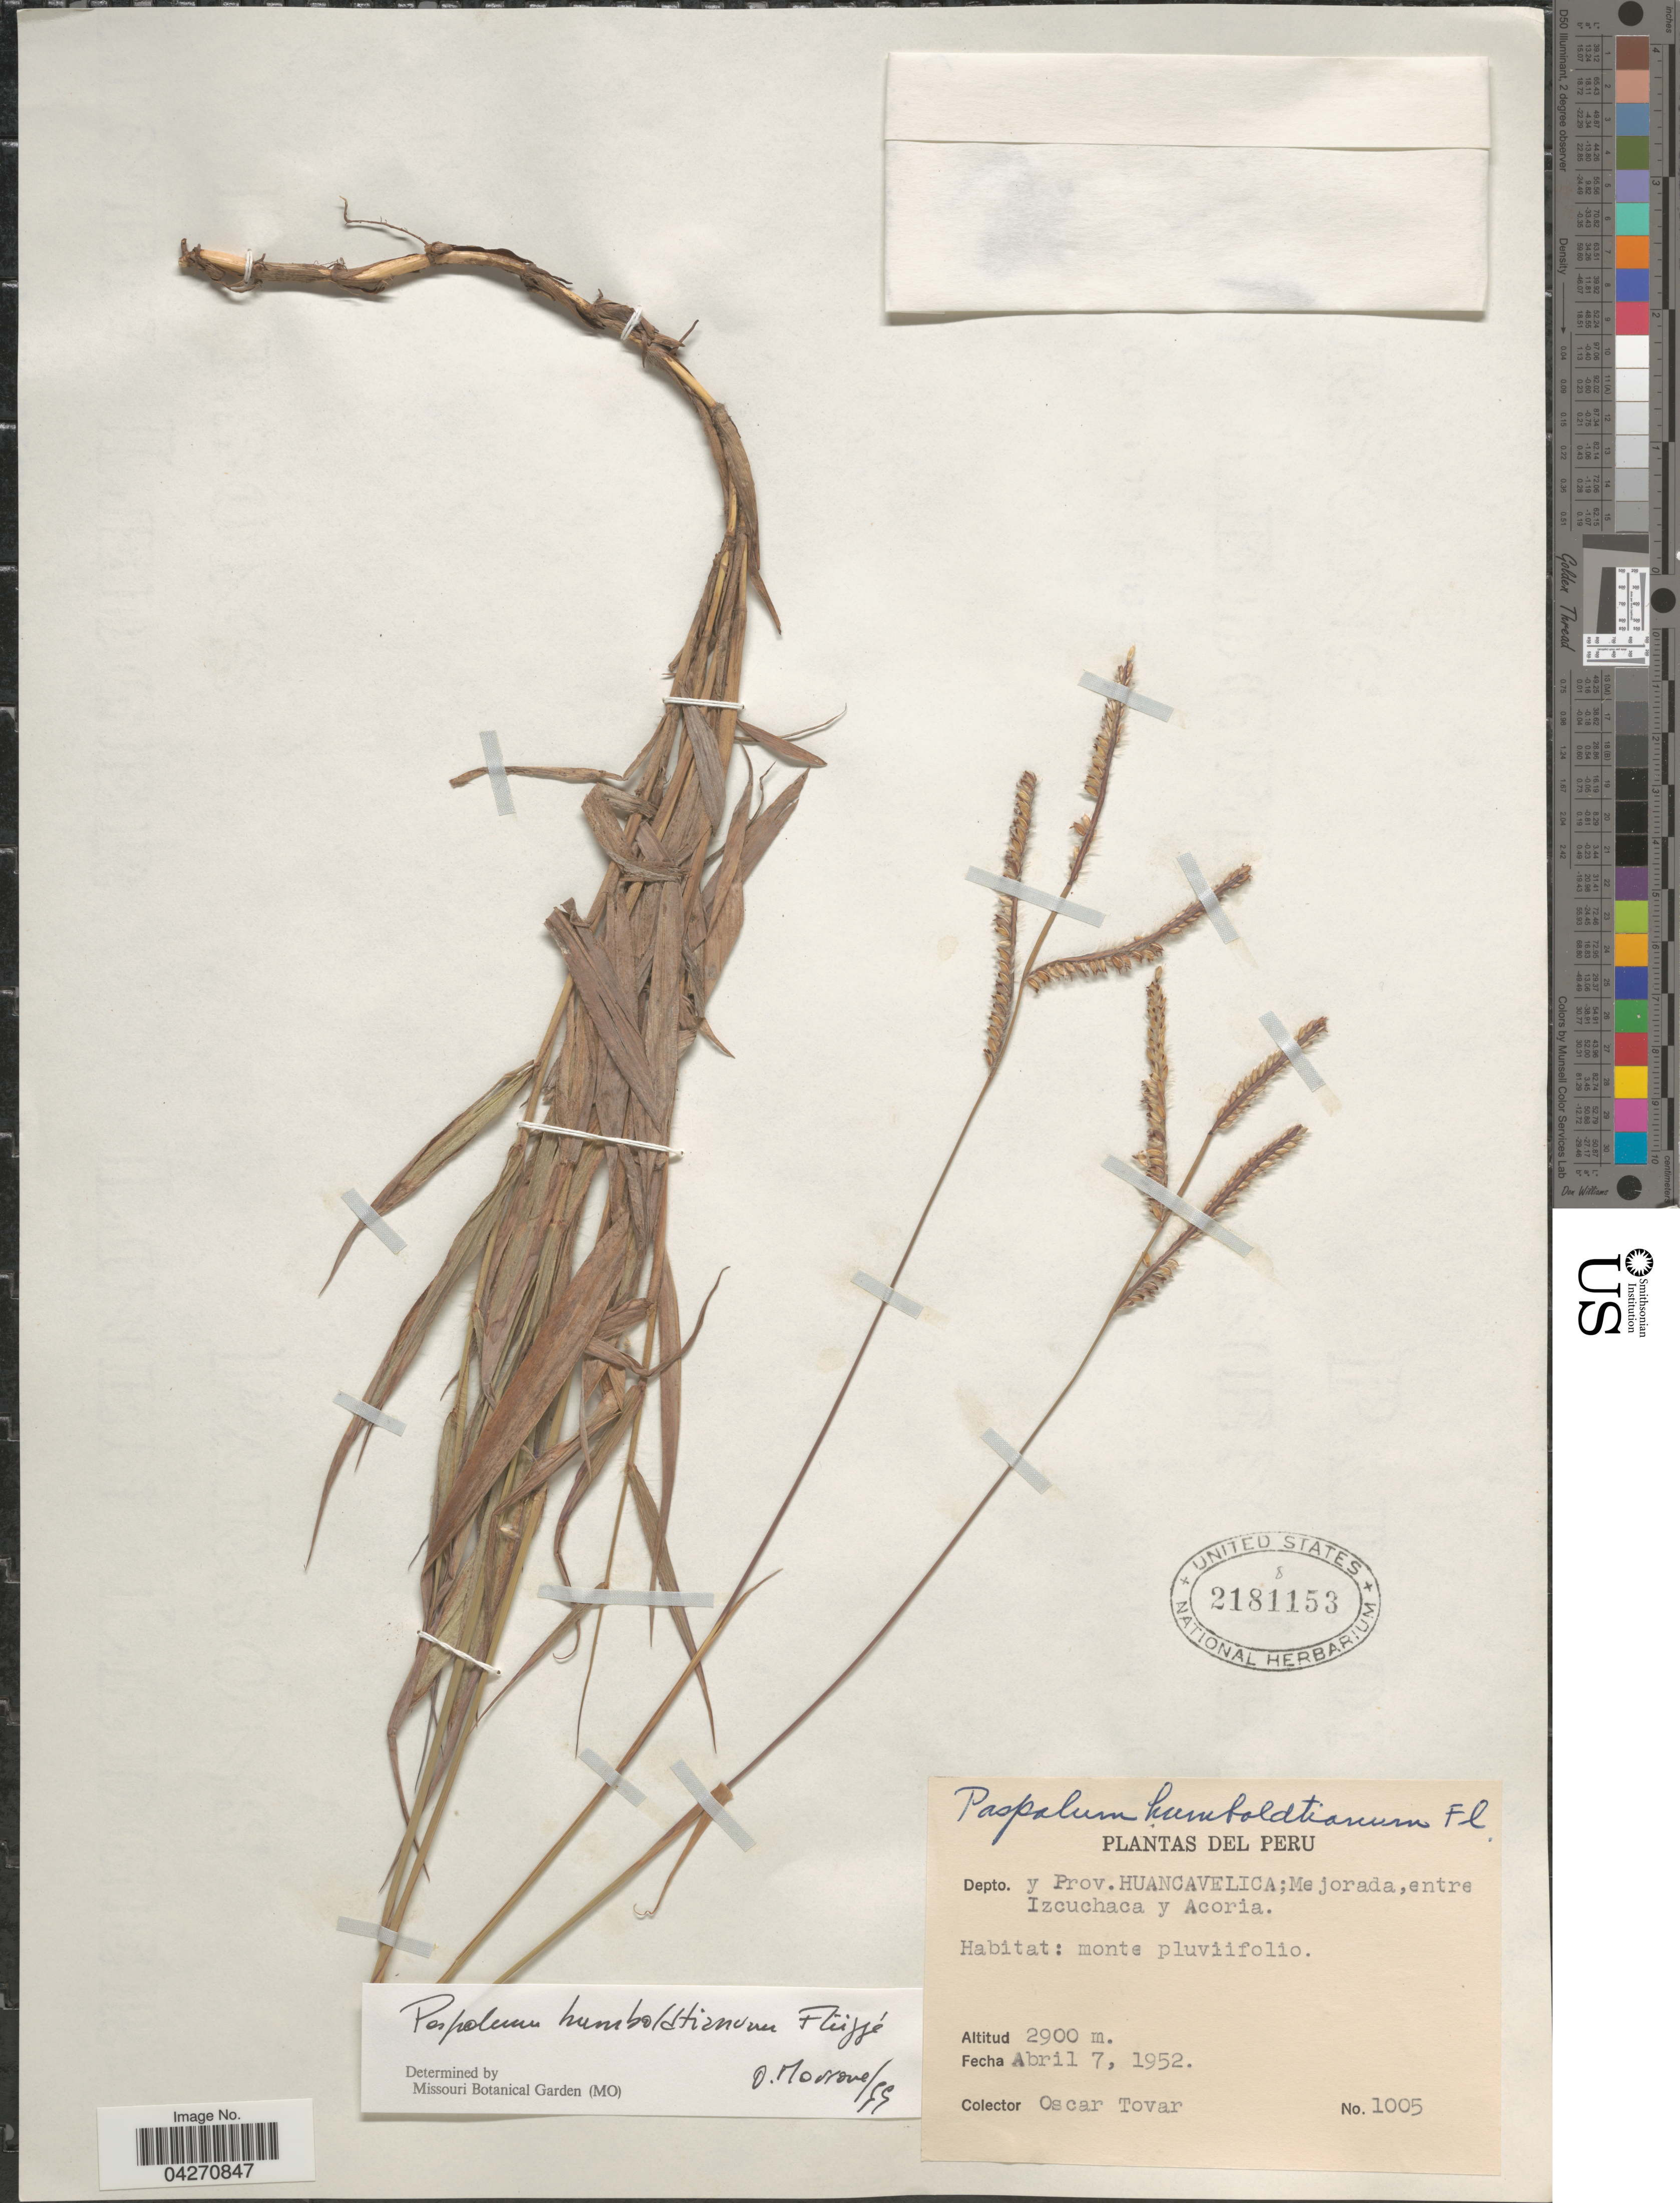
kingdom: Plantae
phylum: Tracheophyta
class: Liliopsida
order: Poales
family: Poaceae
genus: Paspalum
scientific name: Paspalum humboldtianum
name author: Flüggé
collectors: O. Tovar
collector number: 1005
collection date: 1952-04-07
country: Peru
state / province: Huancavelica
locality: Depto. y Prov. Huancavelica; Mejorada, entre Izcuchaca y Acoria.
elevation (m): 2900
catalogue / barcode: US 2181153